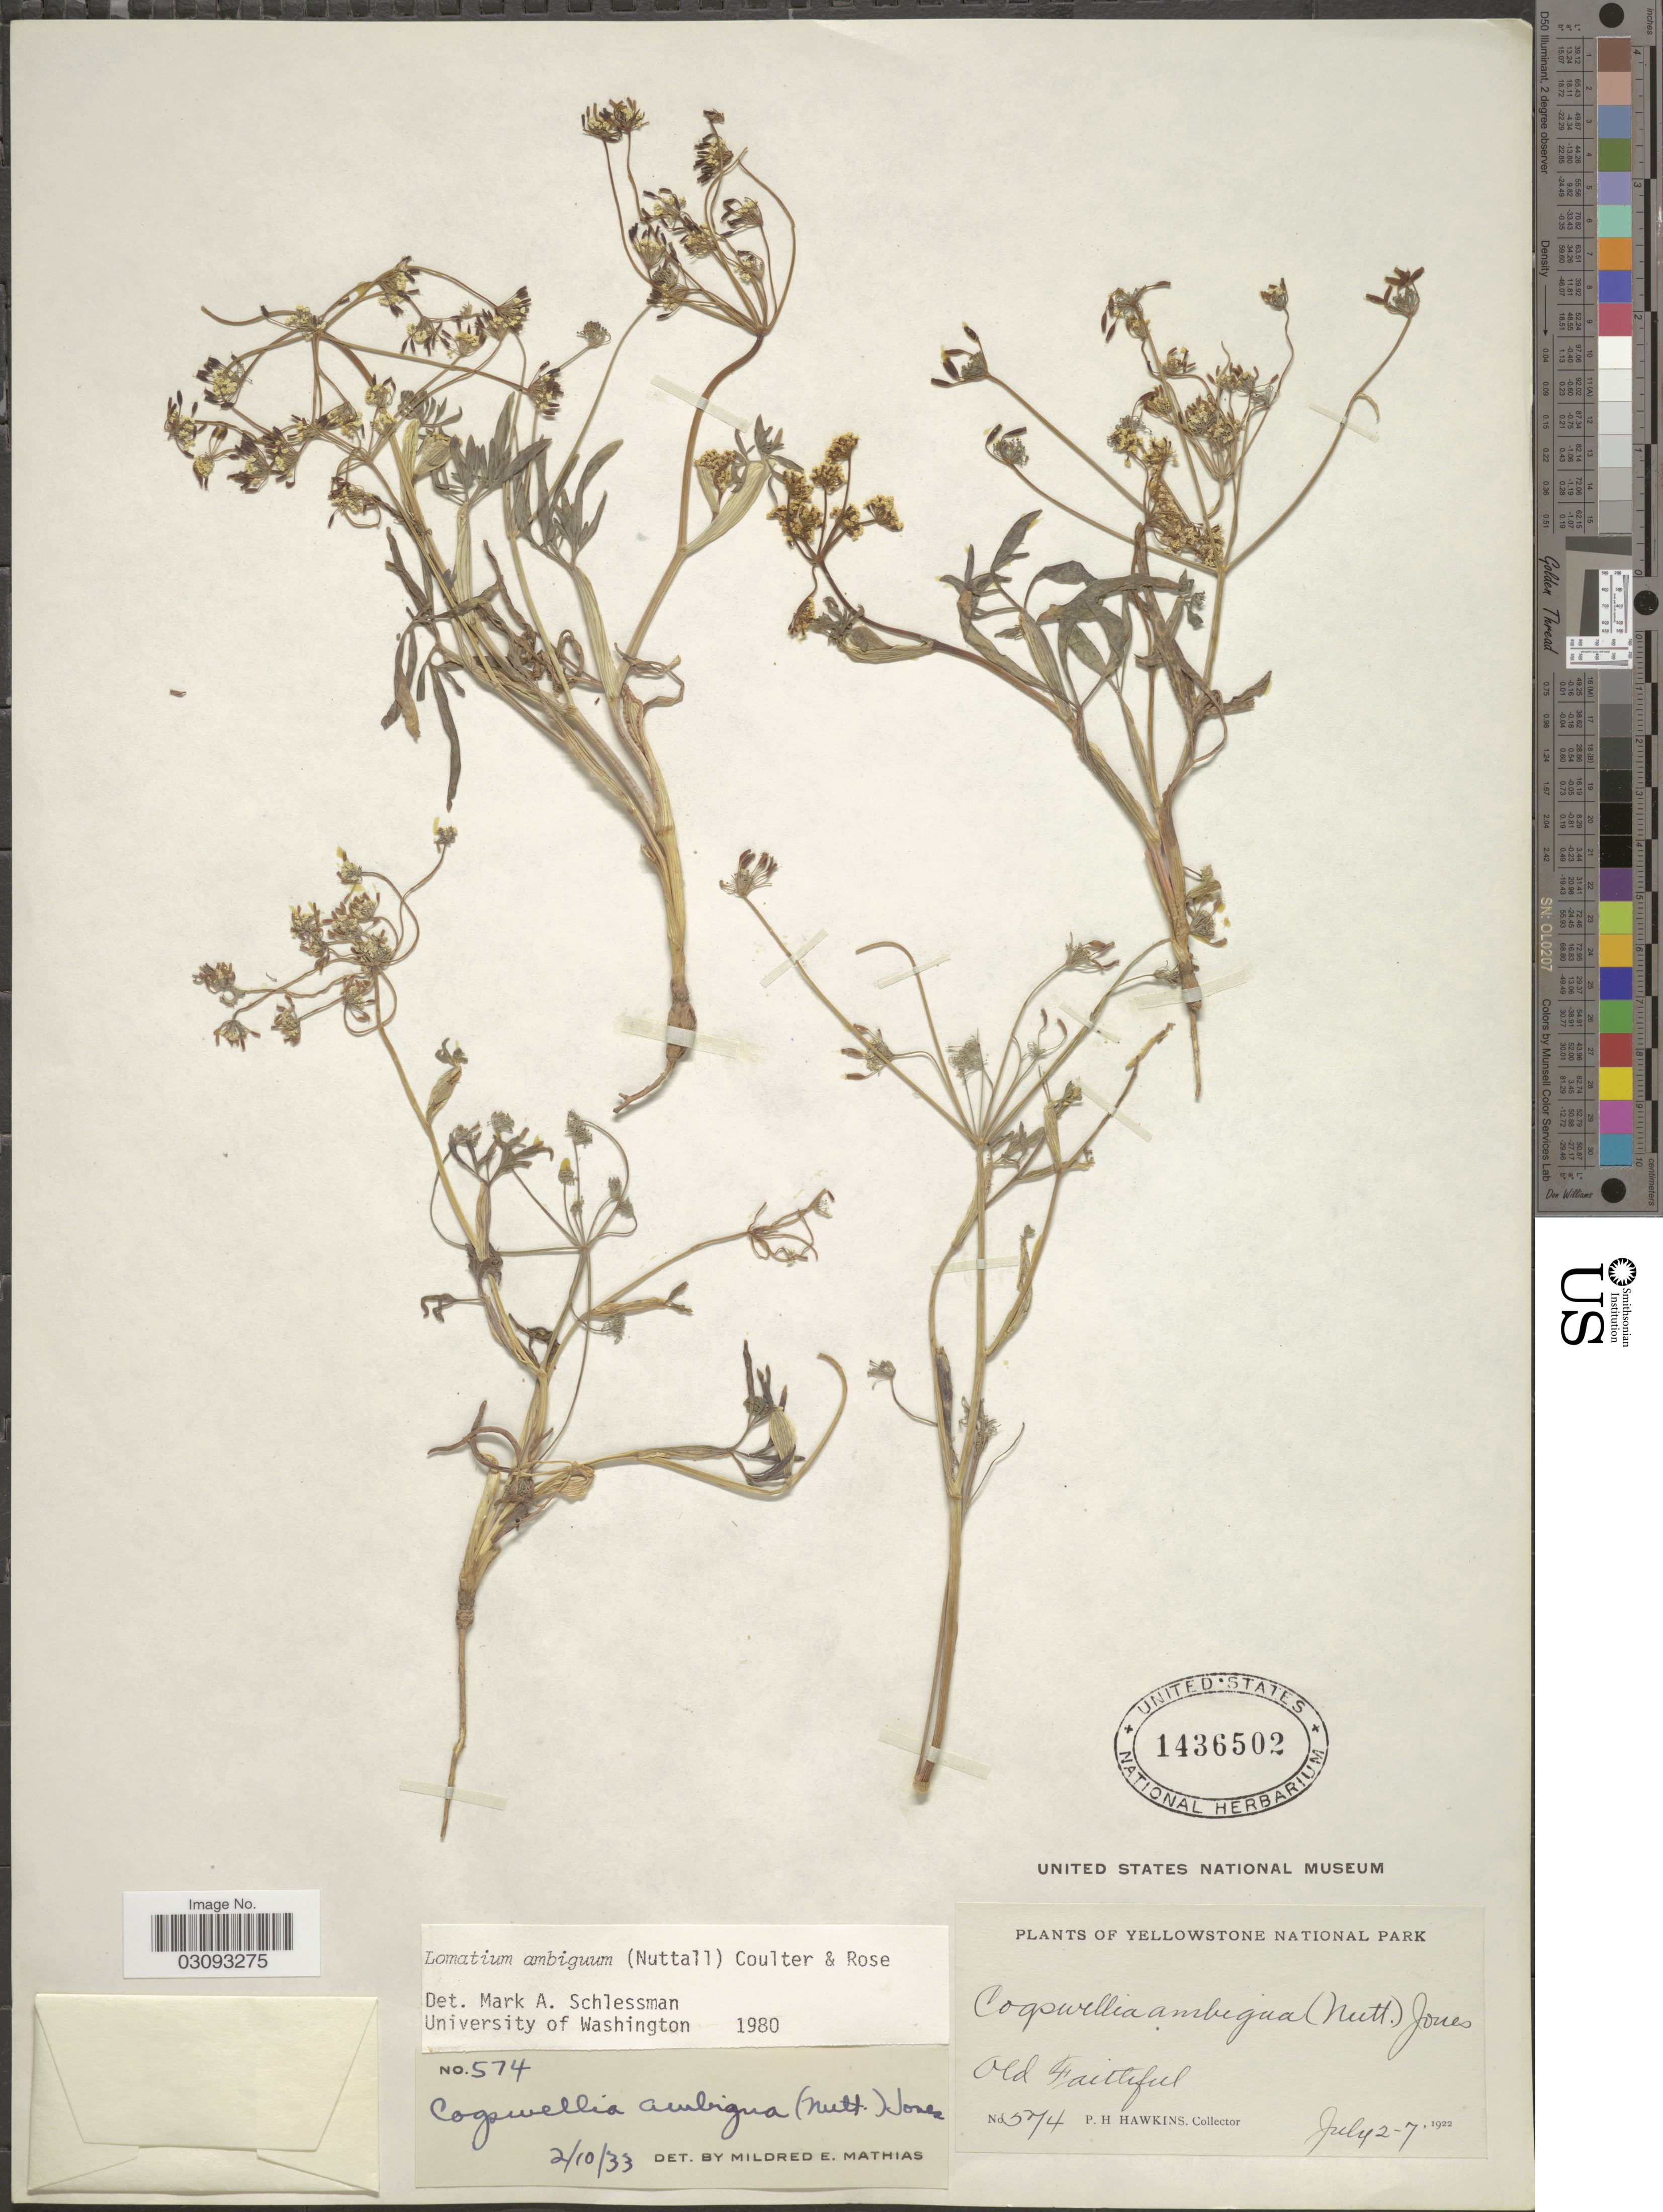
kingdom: Plantae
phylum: Tracheophyta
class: Magnoliopsida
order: Apiales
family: Apiaceae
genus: Lomatium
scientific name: Lomatium ambiguum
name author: (Nutt.) Coult. & Rose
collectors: P. Hawkins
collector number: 574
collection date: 1922-07-02/1922-07-07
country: United States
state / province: Wyoming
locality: Yellowstone National Park. Old Faithful.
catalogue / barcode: US 1436502